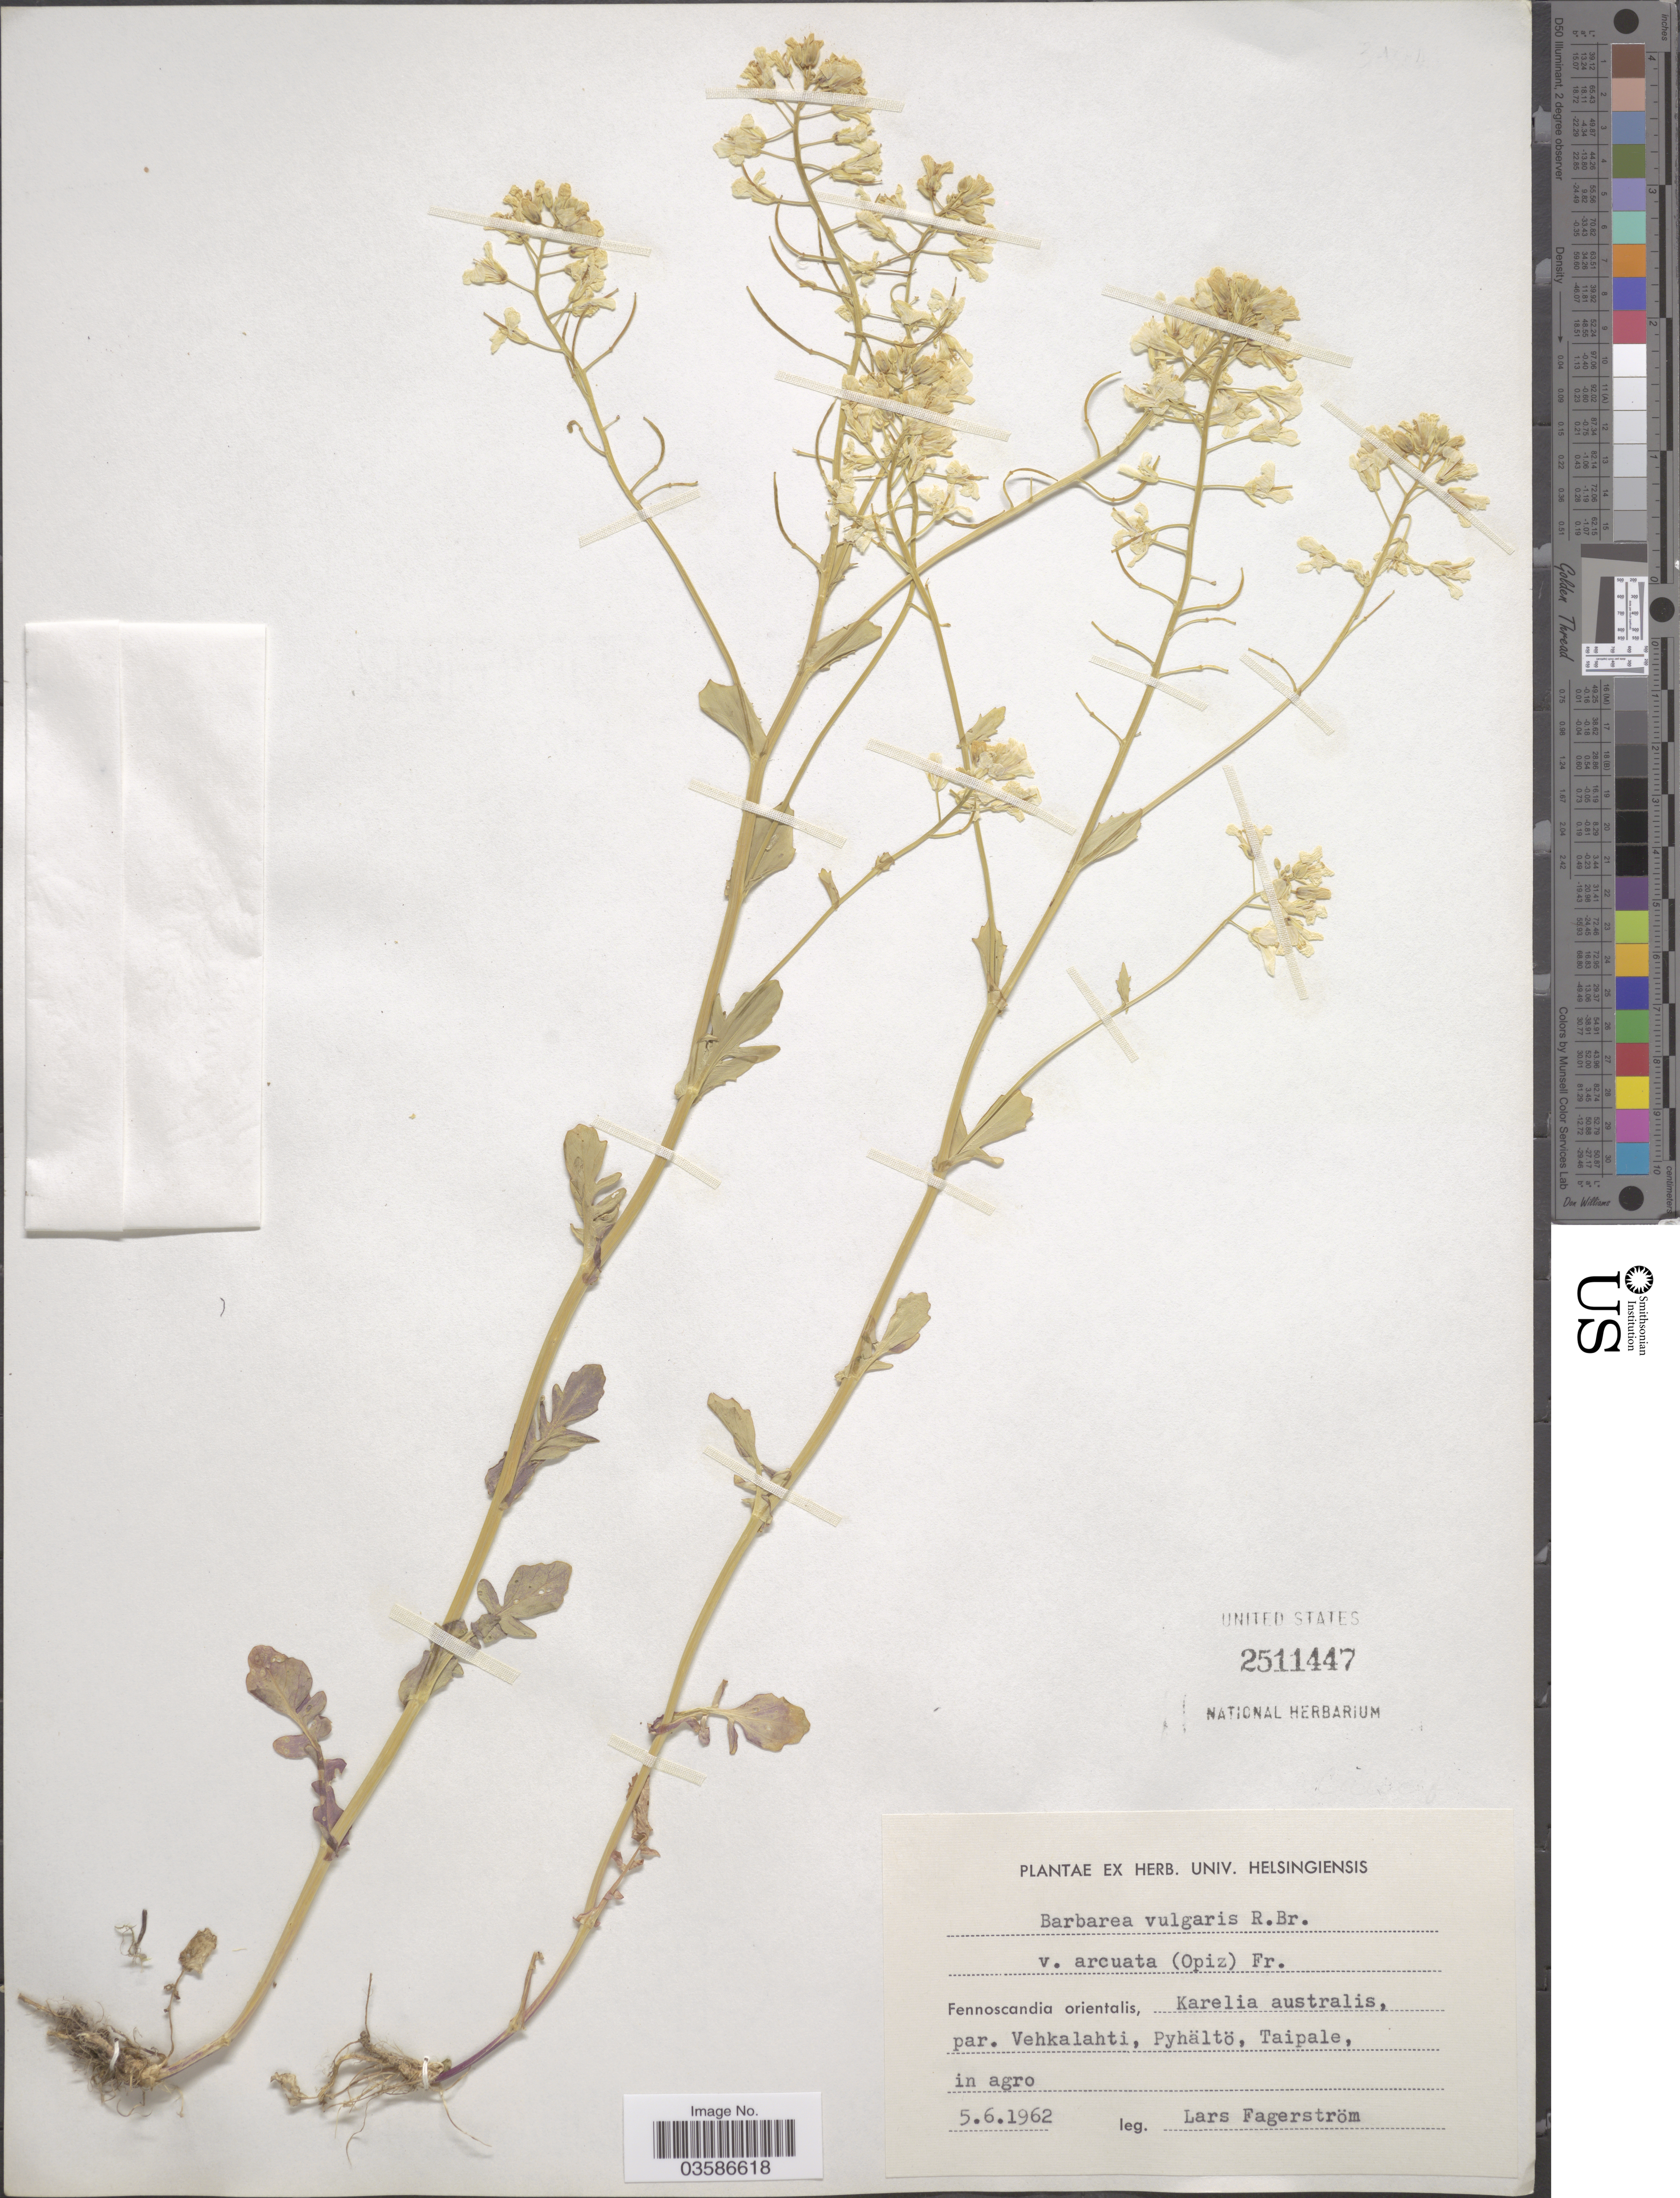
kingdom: Plantae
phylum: Tracheophyta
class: Magnoliopsida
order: Brassicales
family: Brassicaceae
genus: Barbarea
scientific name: Barbarea vulgaris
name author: W.T. Aiton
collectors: L. Fagerstrom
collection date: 1962-06-05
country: Finland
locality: Fennoscandia orientalis, Karelia australis, par. Vehkalahti, Pyhältö, Taipale.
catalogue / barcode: US 2511447